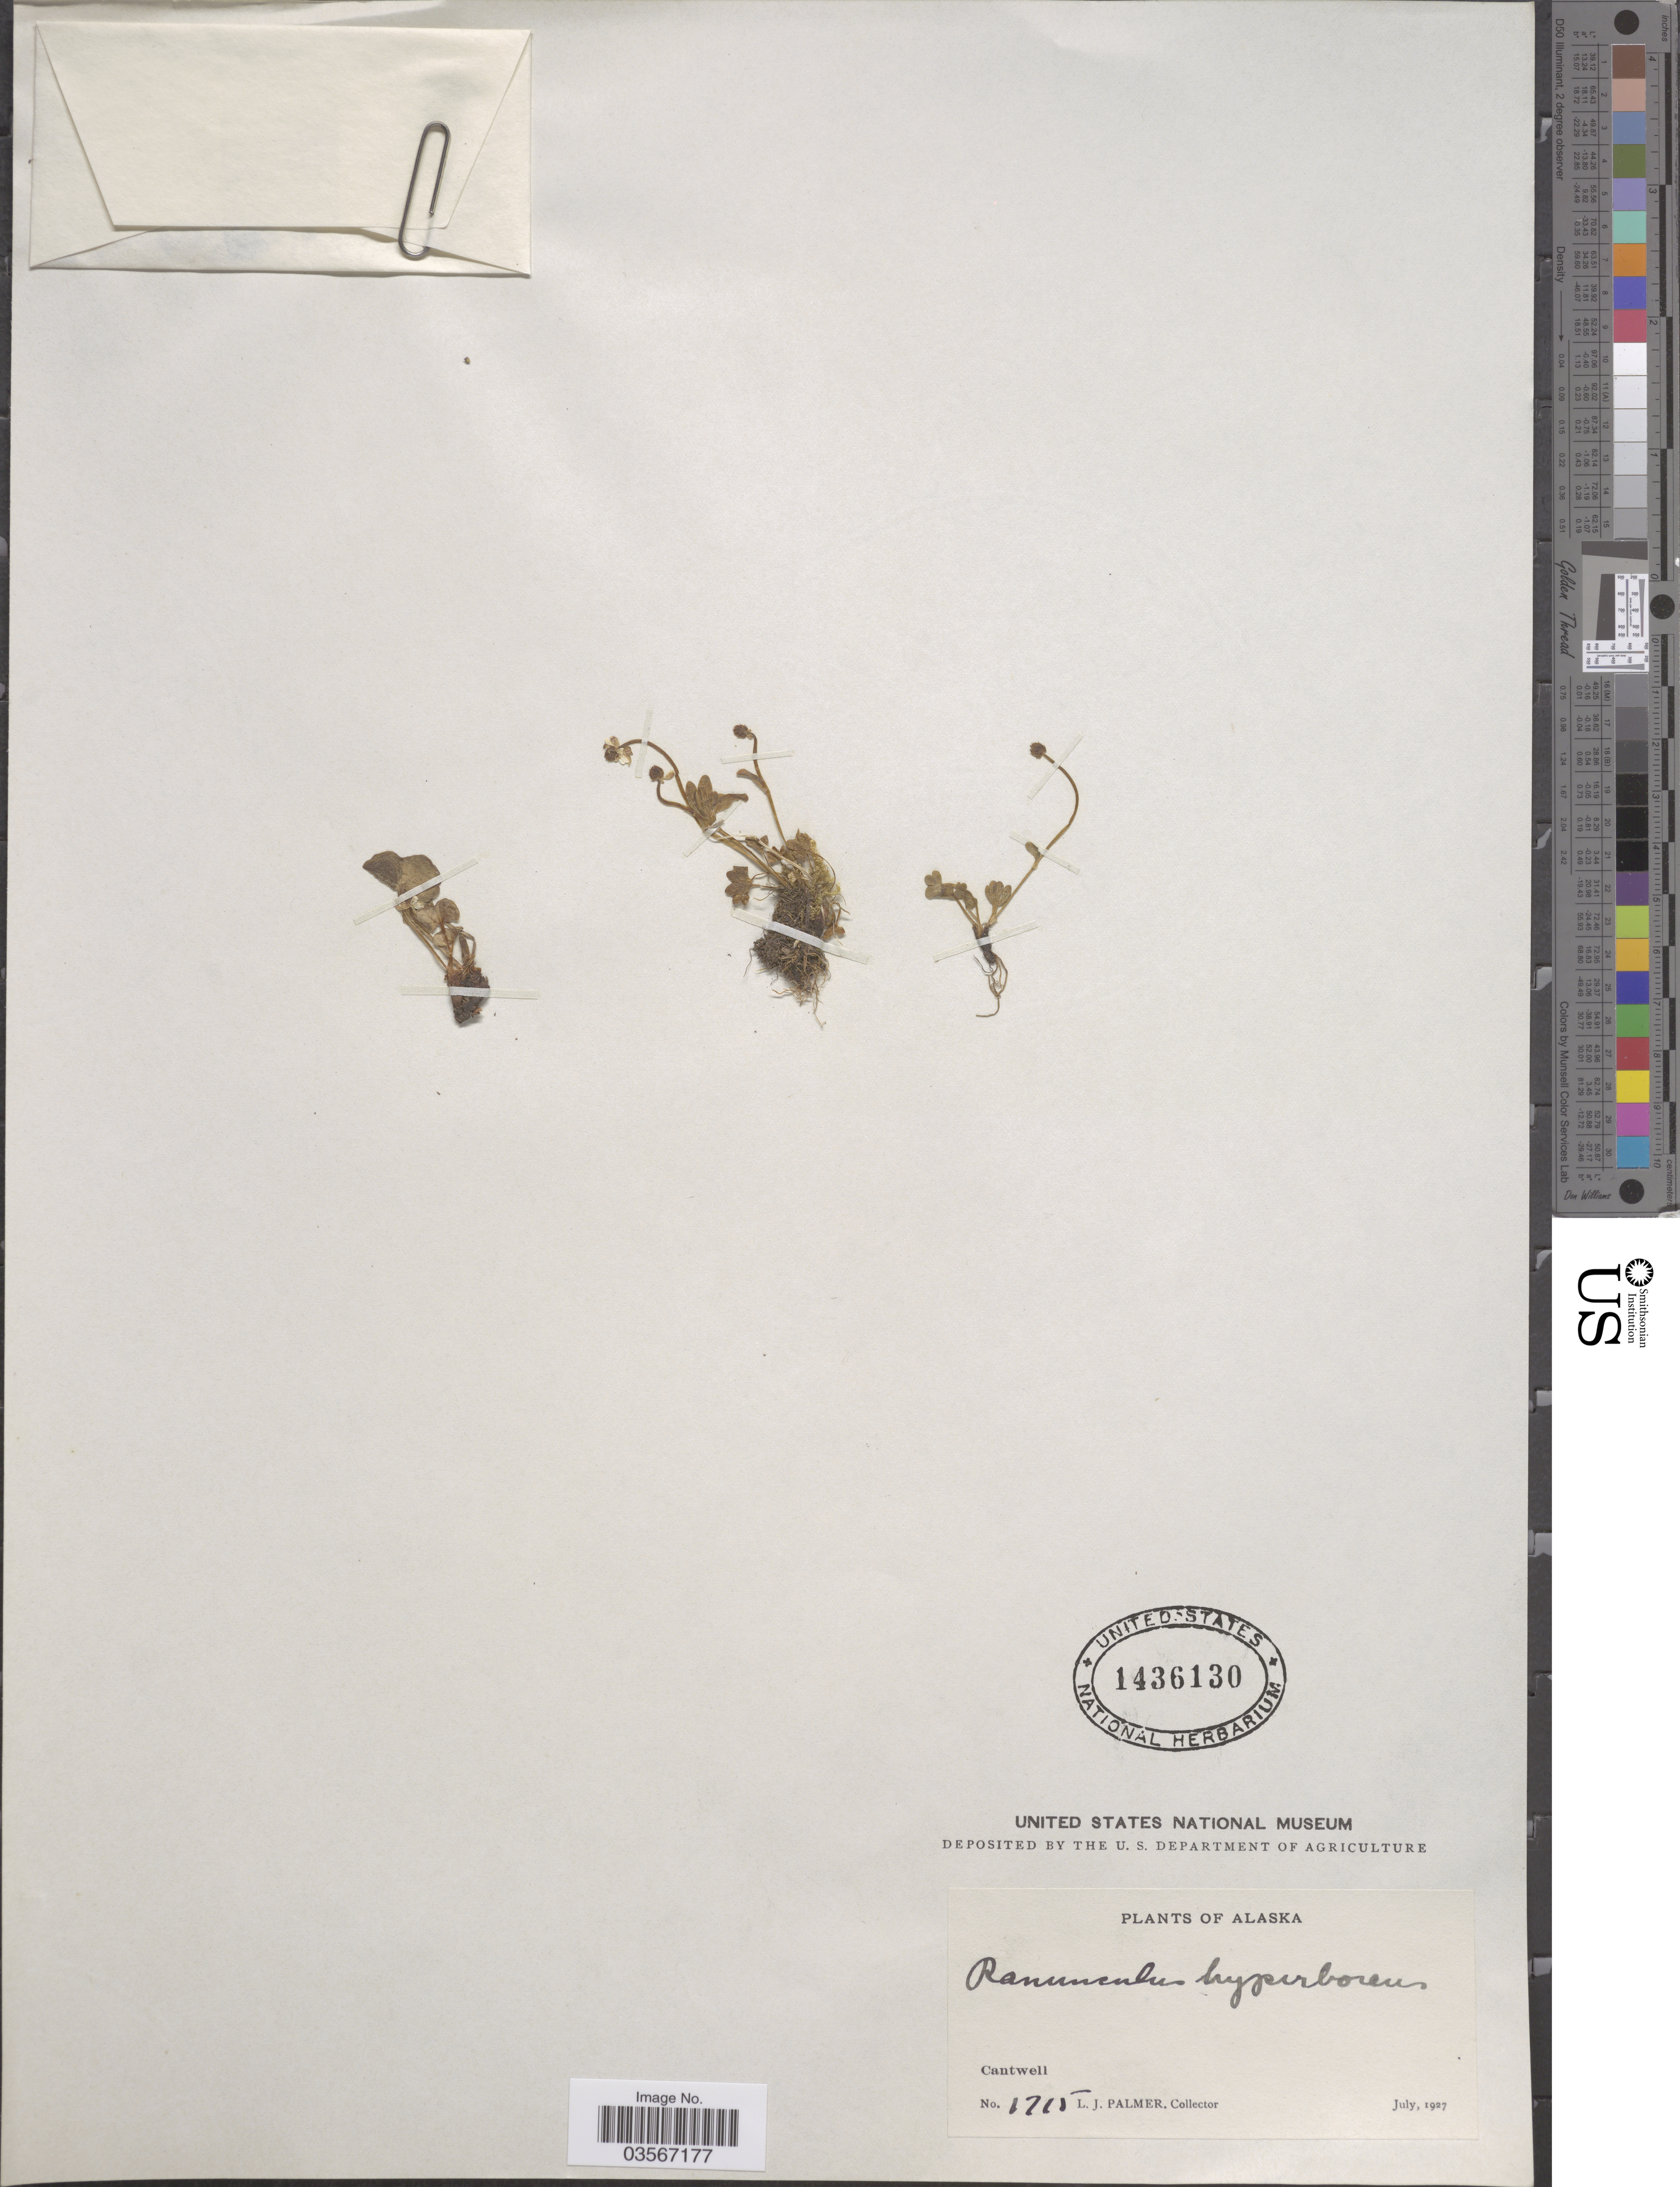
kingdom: Plantae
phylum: Tracheophyta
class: Magnoliopsida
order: Ranunculales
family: Ranunculaceae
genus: Ranunculus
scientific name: Ranunculus hyperboreus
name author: Rottb.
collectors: L. J. Palmer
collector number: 1715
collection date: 1927-07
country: United States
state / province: Alaska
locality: Cantwell.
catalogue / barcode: US 1436130